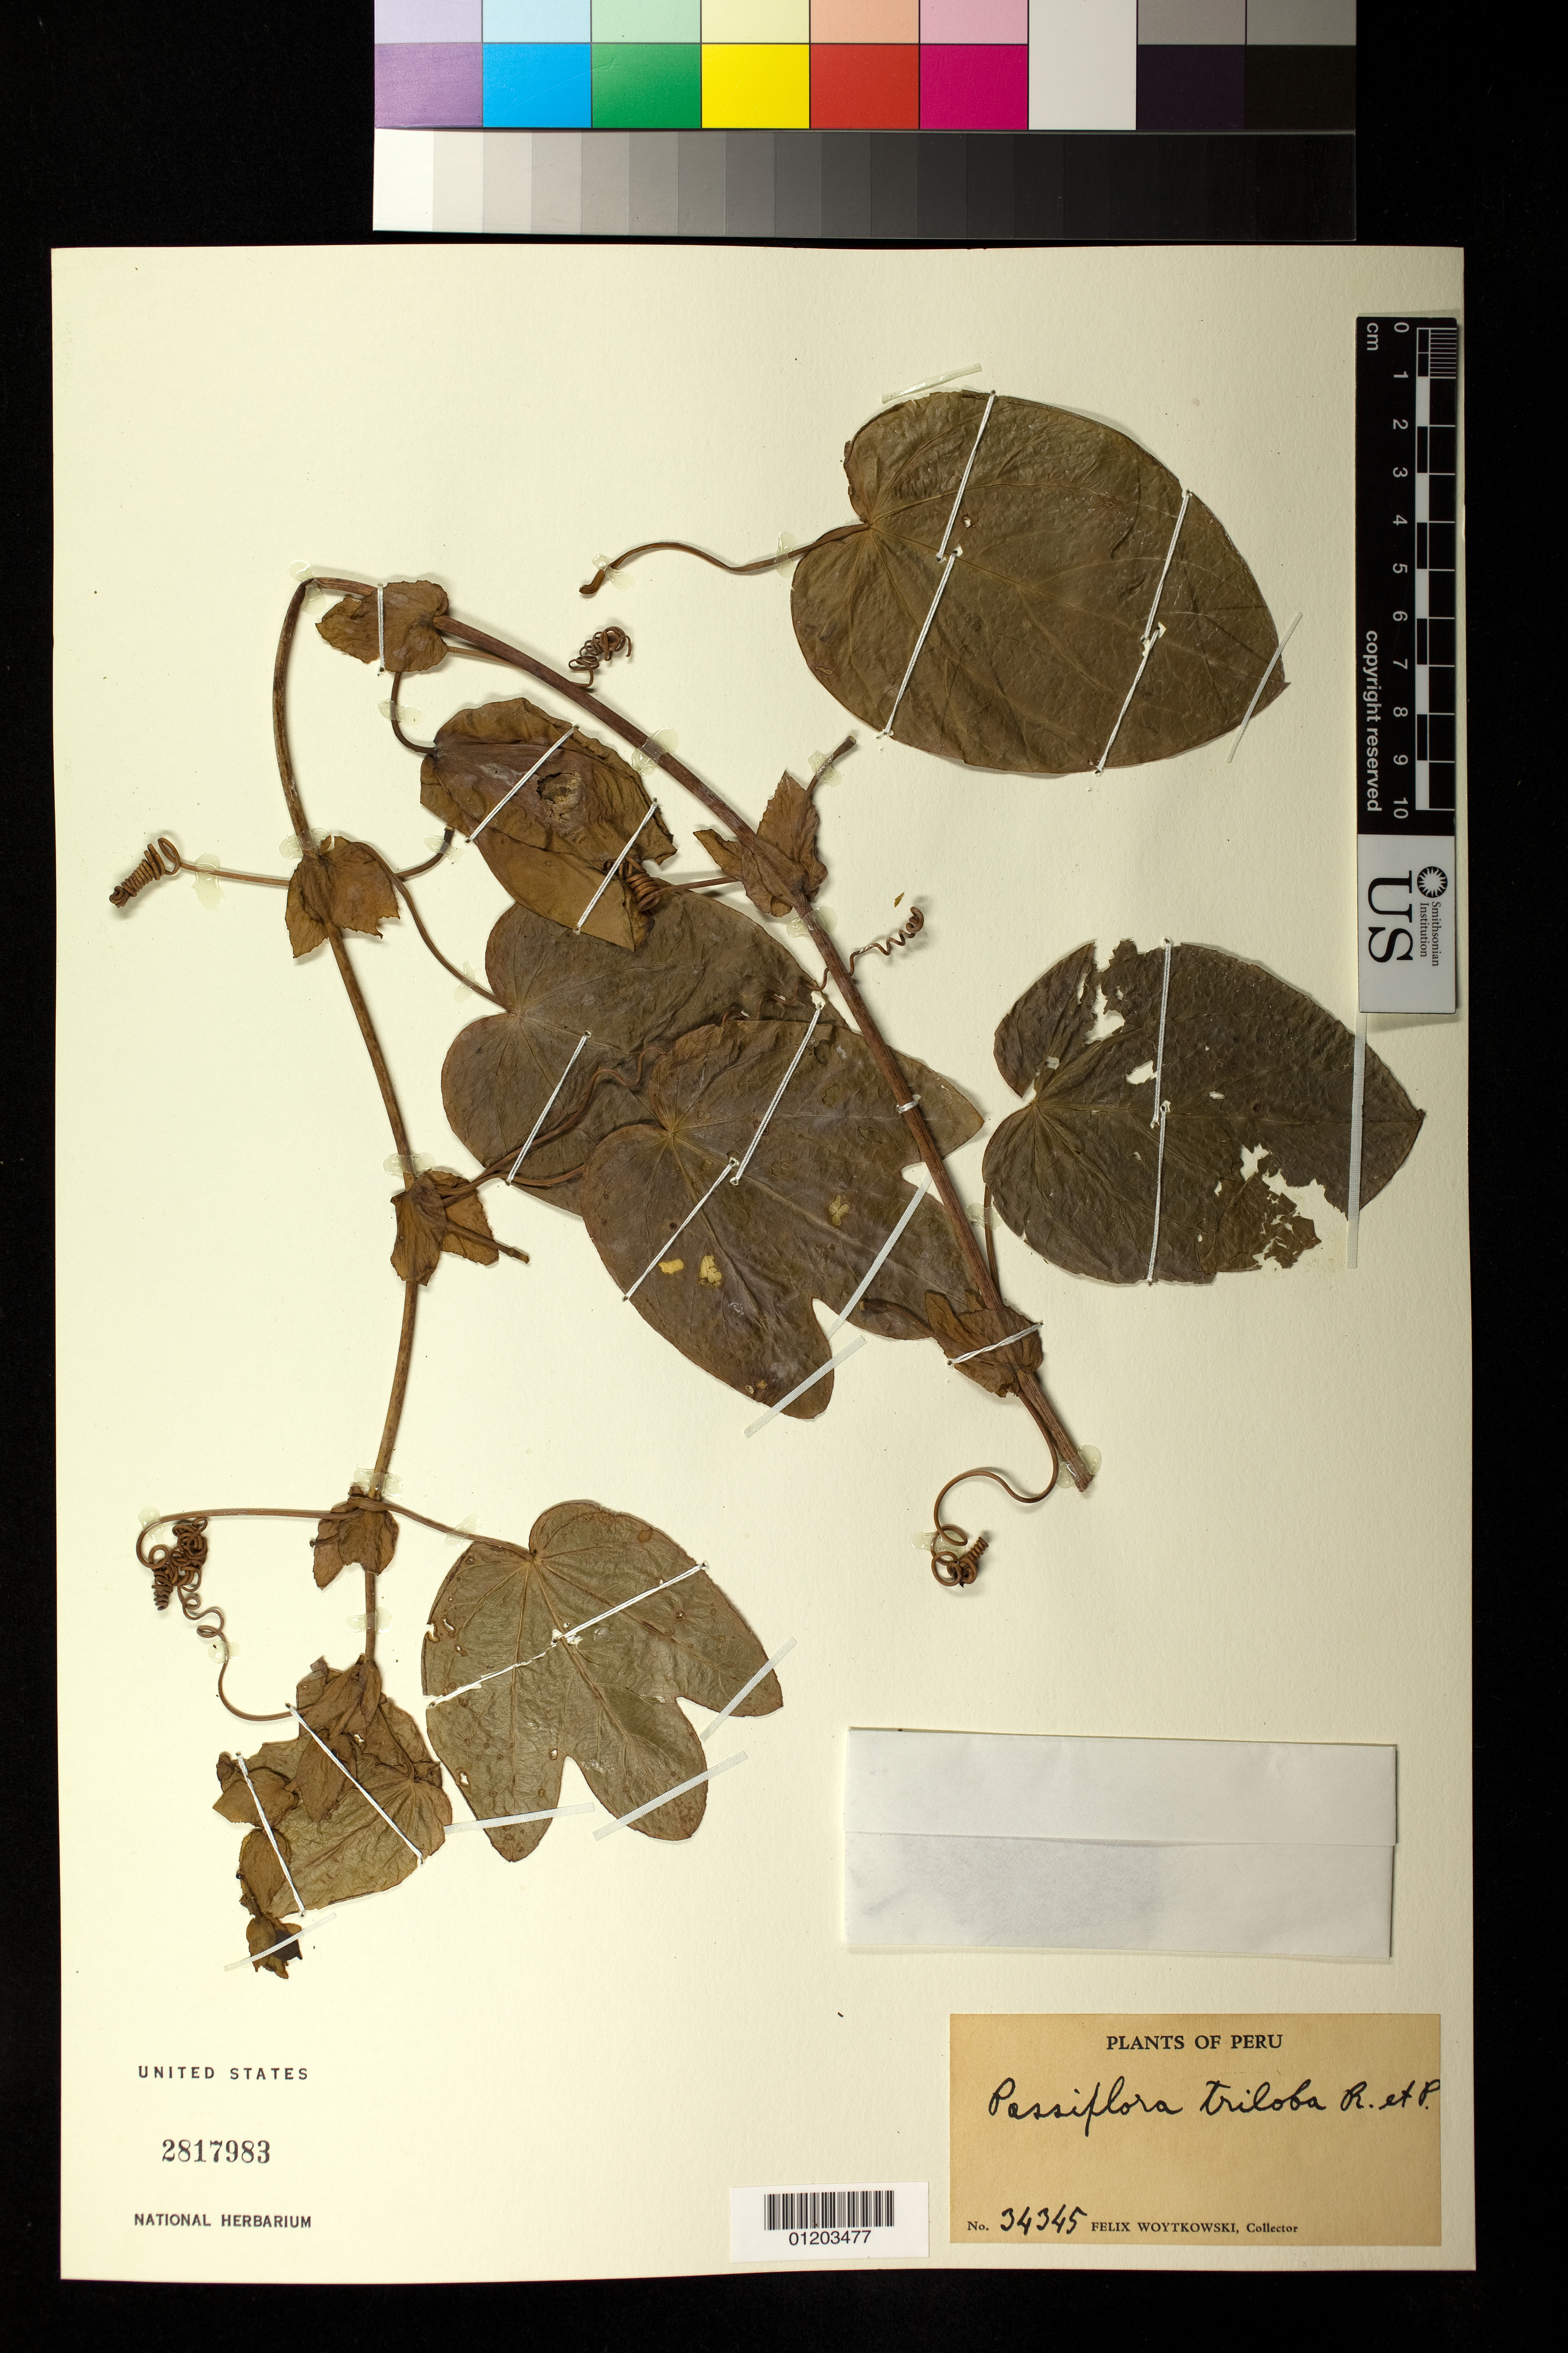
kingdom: Plantae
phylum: Tracheophyta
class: Magnoliopsida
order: Malpighiales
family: Passifloraceae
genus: Passiflora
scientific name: Passiflora triloba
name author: Ruiz & Pav. ex DC.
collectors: F. Woytkowski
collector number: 34345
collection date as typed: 28 Dec 1960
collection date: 1960-12-28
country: Peru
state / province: San Martín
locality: Rioja.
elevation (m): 800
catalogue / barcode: US 2817983